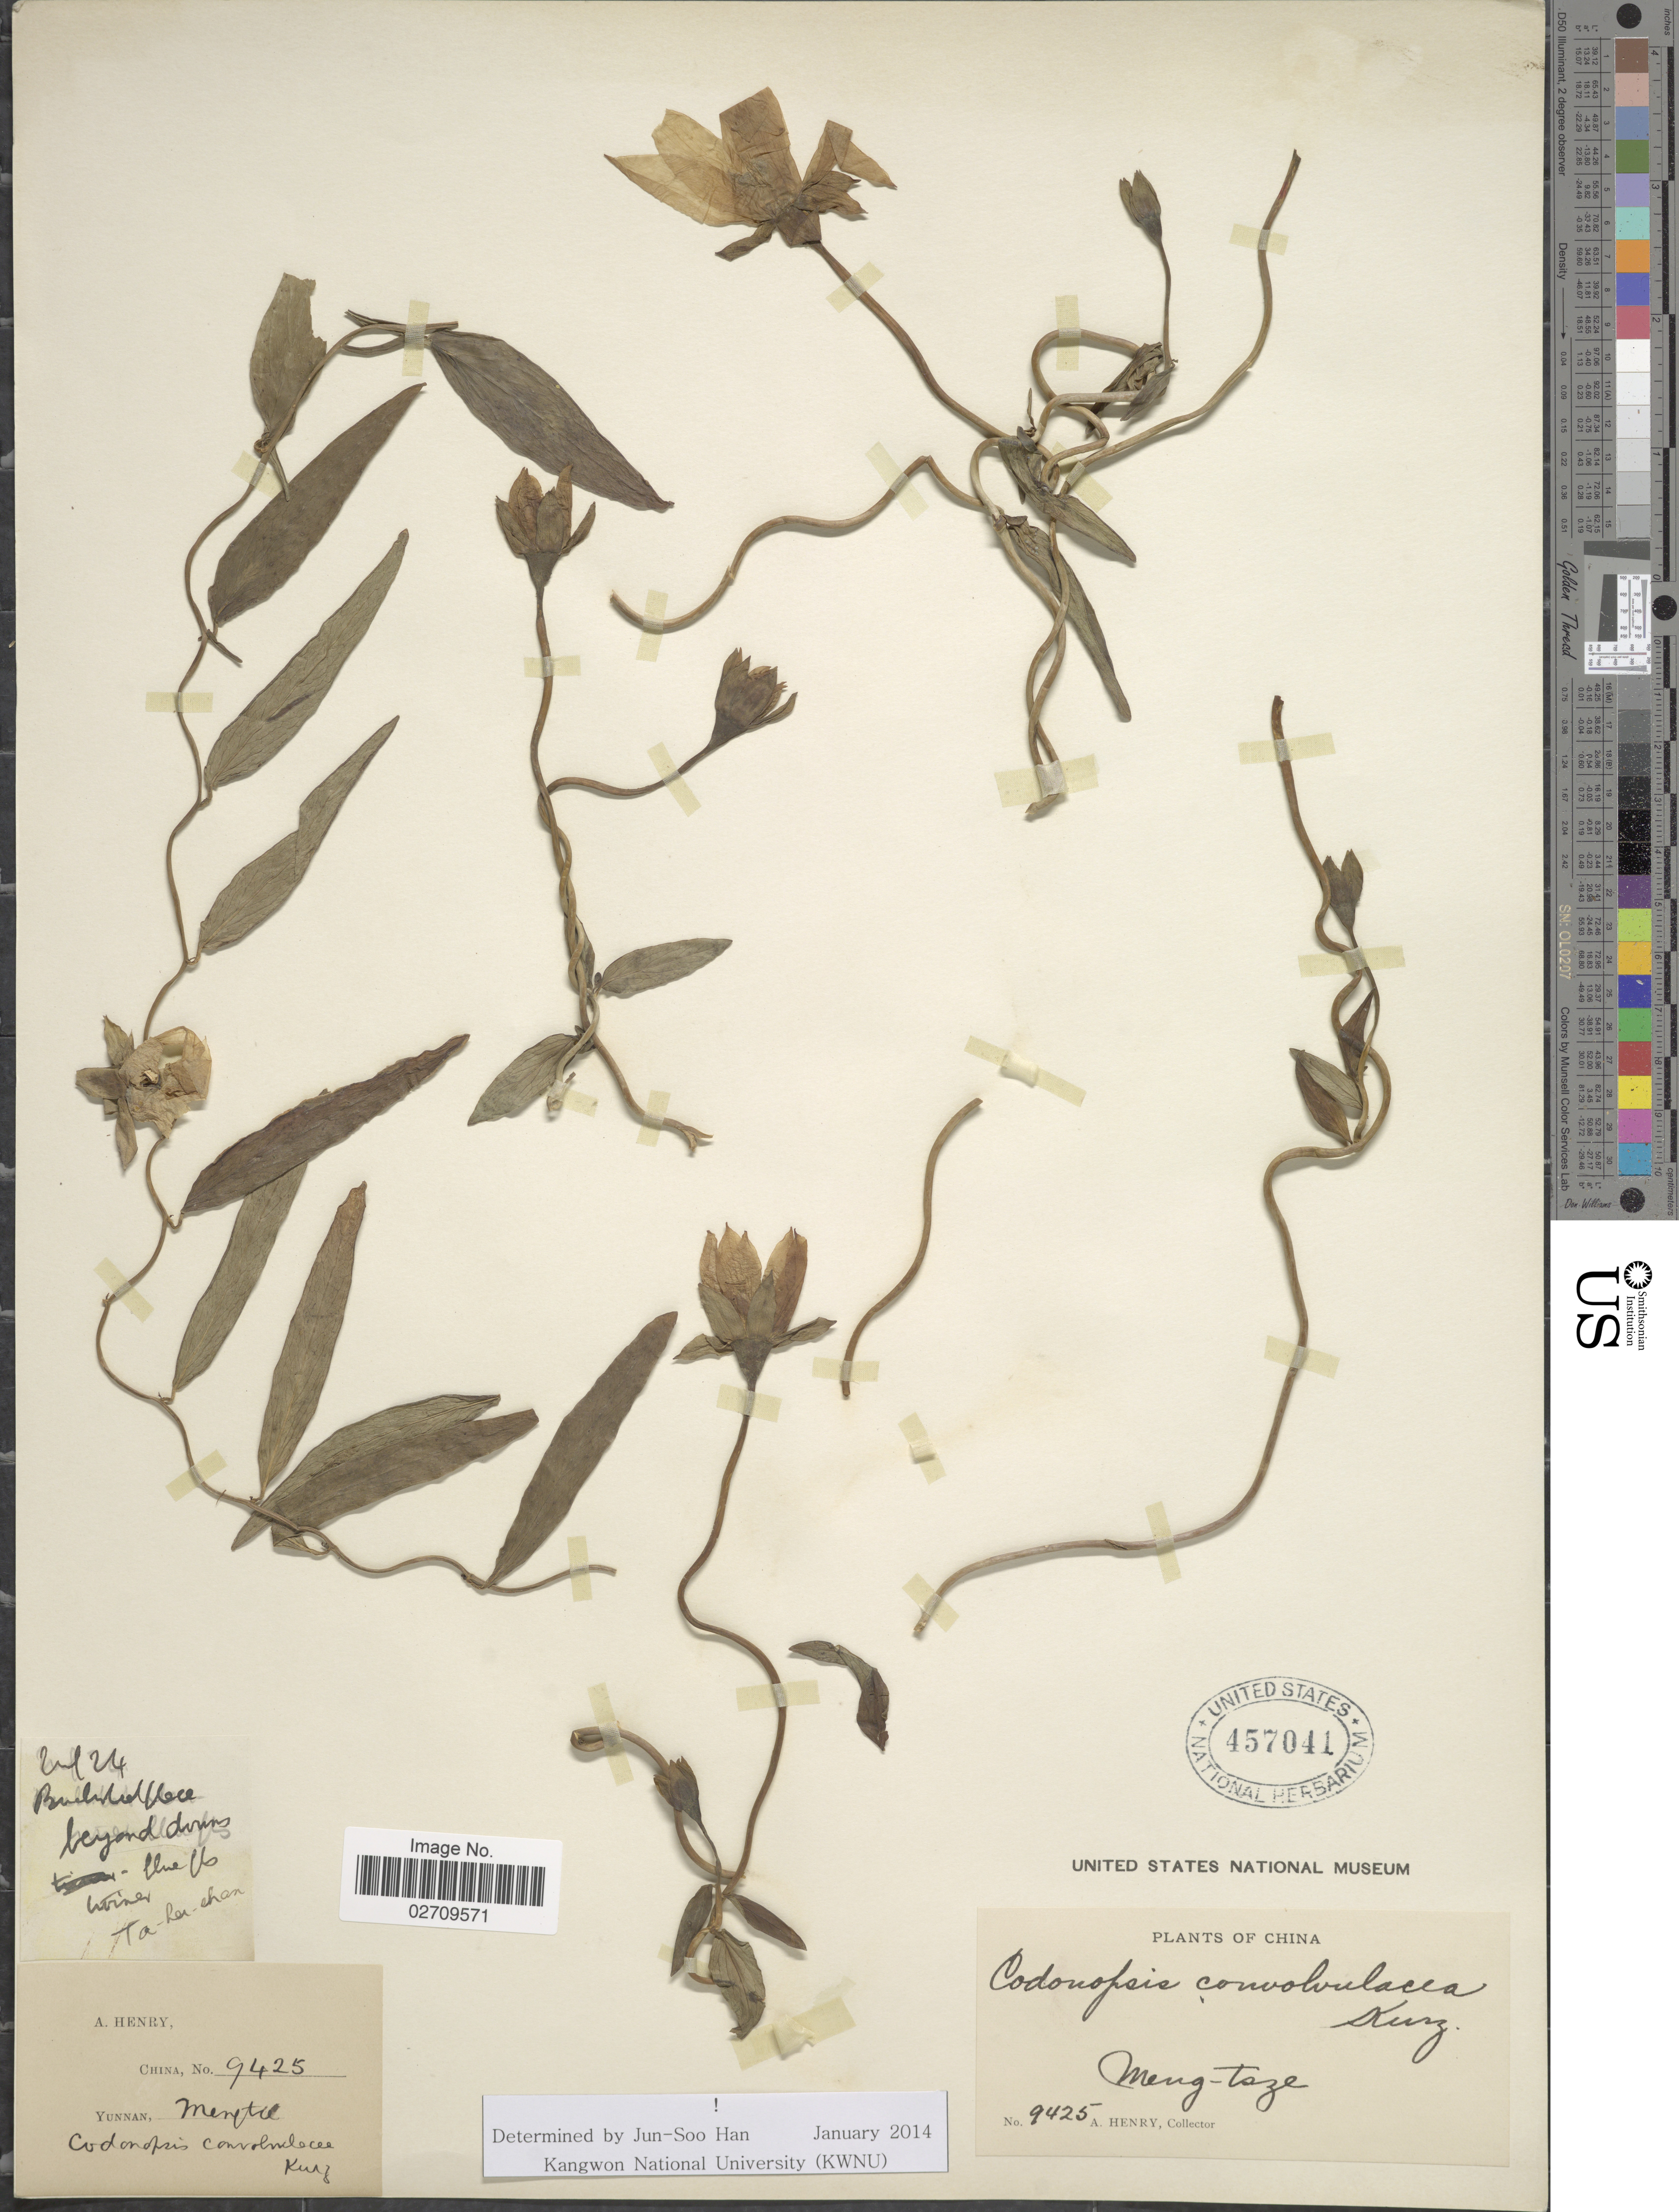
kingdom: Plantae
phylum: Tracheophyta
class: Magnoliopsida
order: Asterales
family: Campanulaceae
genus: Codonopsis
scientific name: Codonopsis convolvulacea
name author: Kurz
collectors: A. Henry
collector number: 9425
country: China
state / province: Yunnan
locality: Mengtsze. Ta lei shan.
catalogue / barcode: US 457041